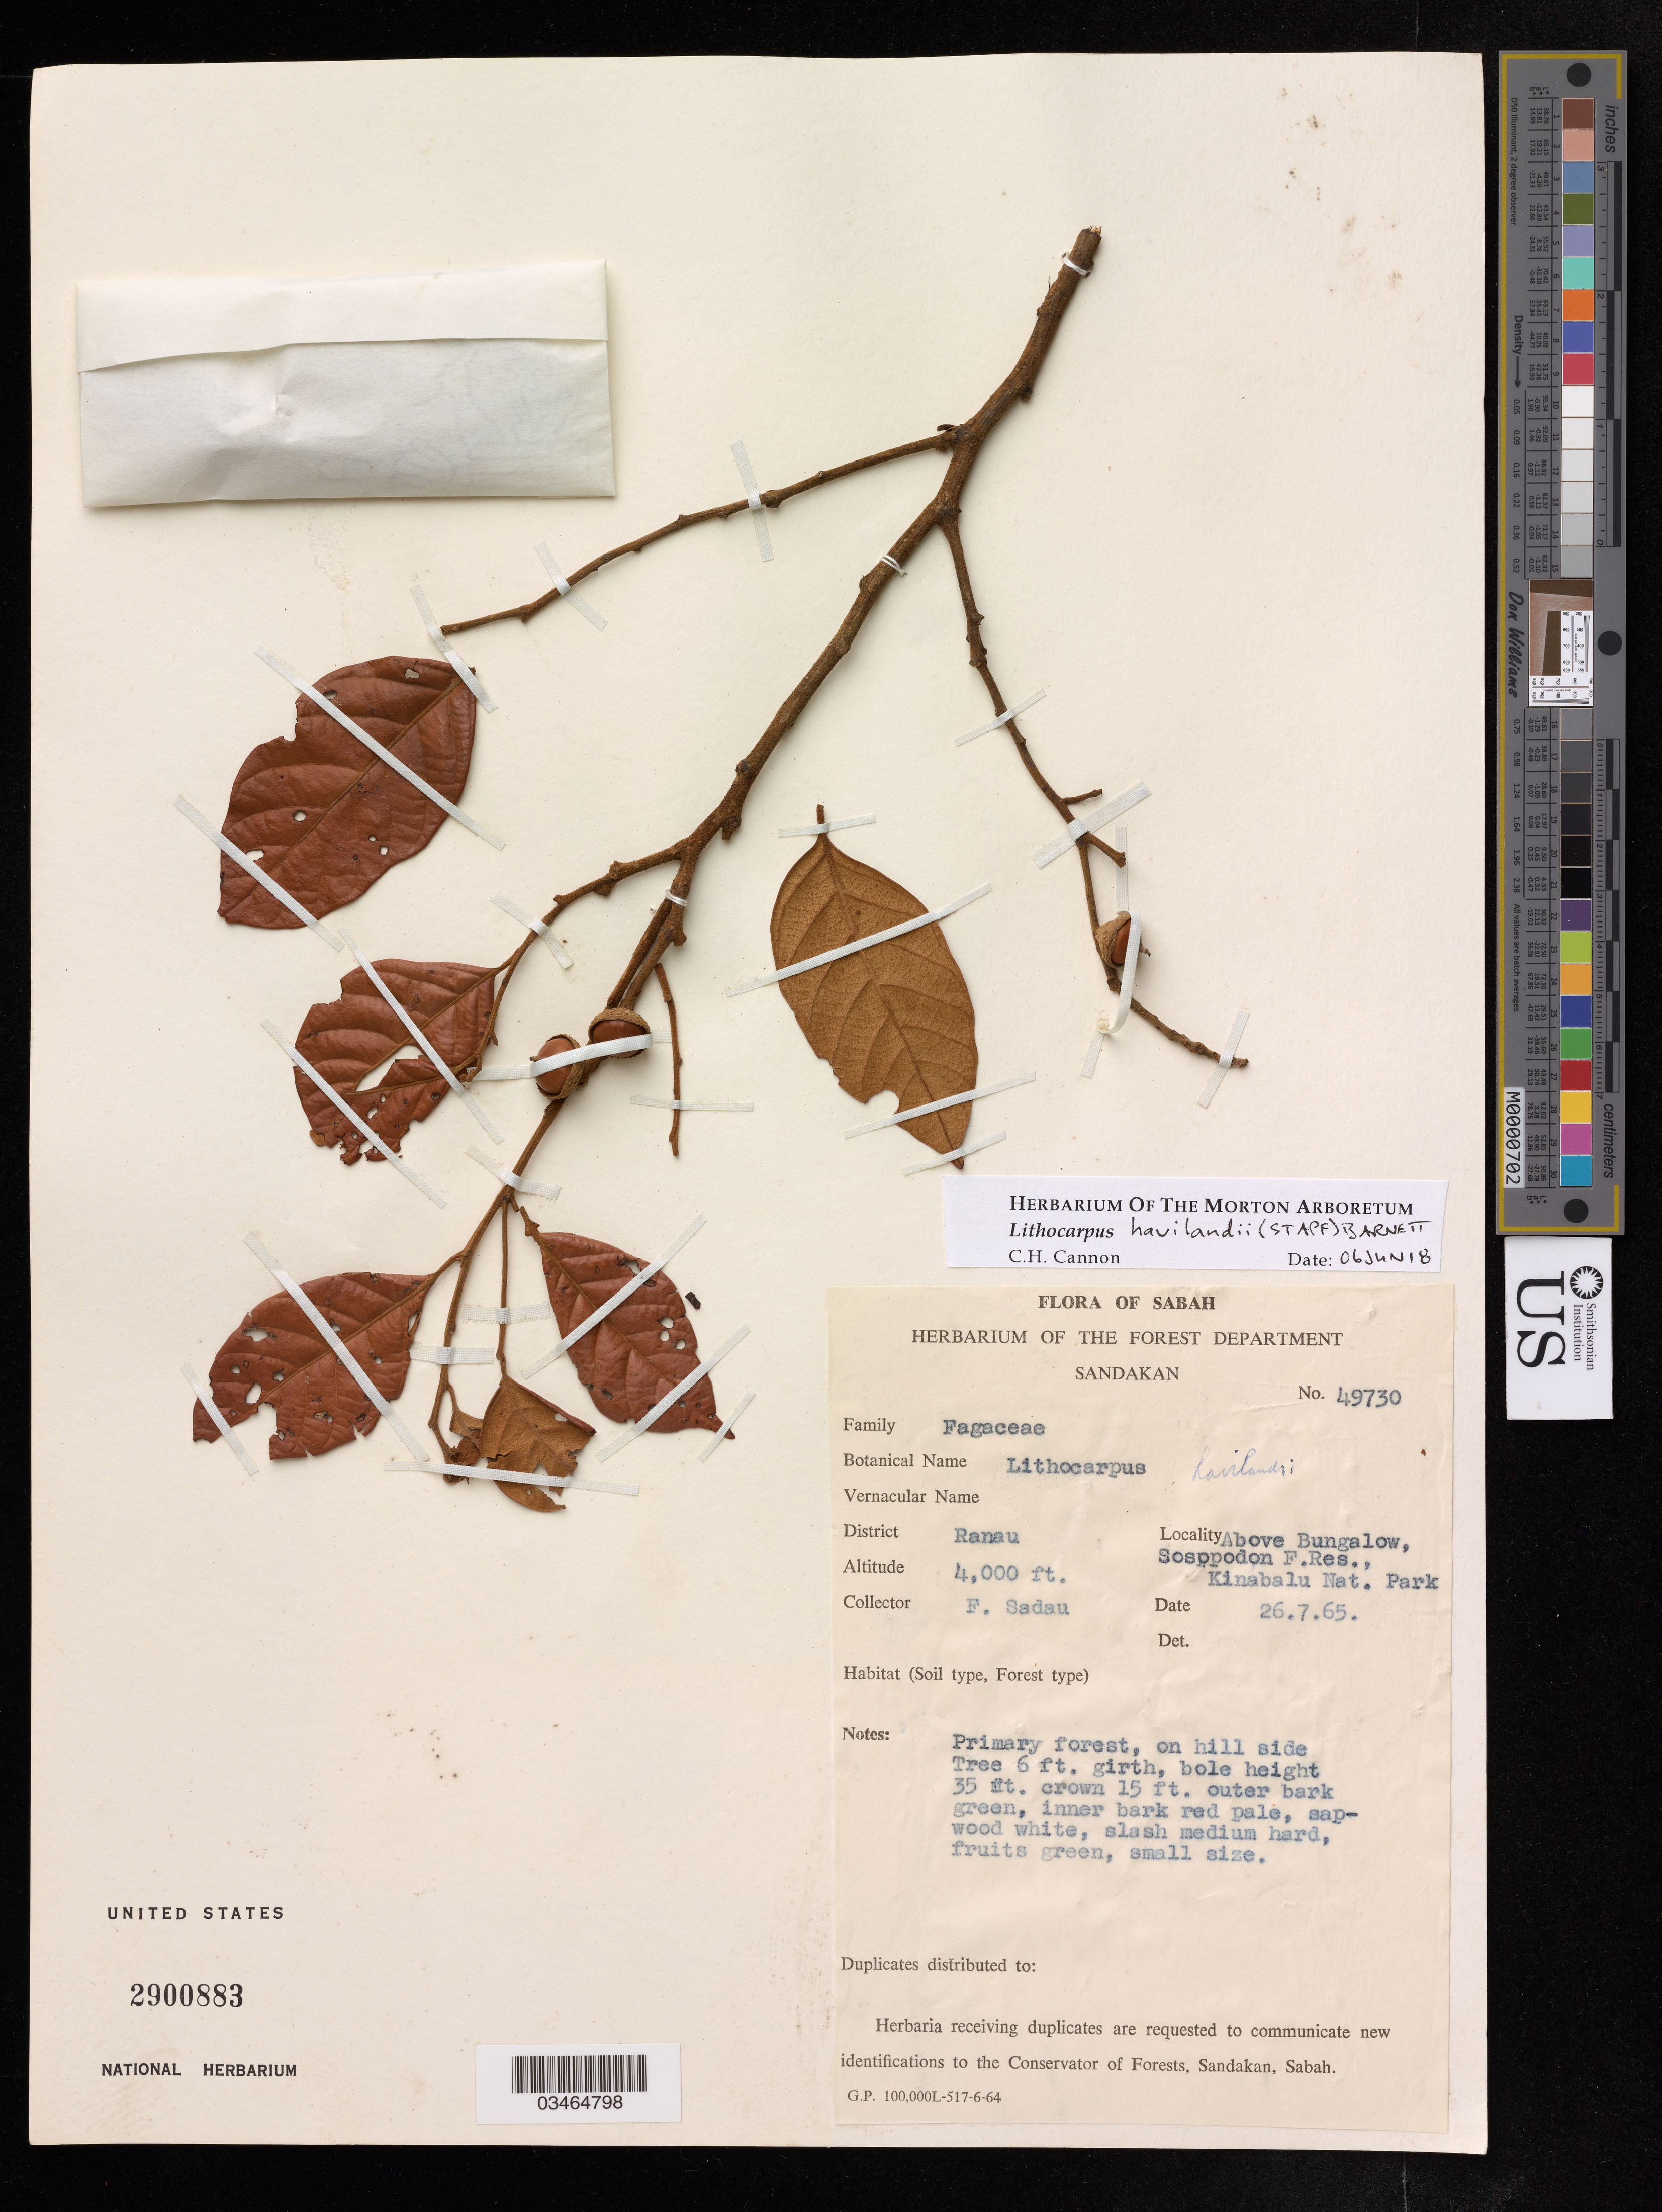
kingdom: Plantae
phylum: Tracheophyta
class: Magnoliopsida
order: Fagales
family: Fagaceae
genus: Lithocarpus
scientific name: Lithocarpus havilandii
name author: (Stapf) Barnett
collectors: F. Sadau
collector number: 49730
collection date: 1965-07-26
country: Malaysia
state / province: Sabah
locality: Ranau, Above Bungalow, Sospodon F. Res. Kinabalu Nat. Park.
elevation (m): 1219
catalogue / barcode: US 2900883